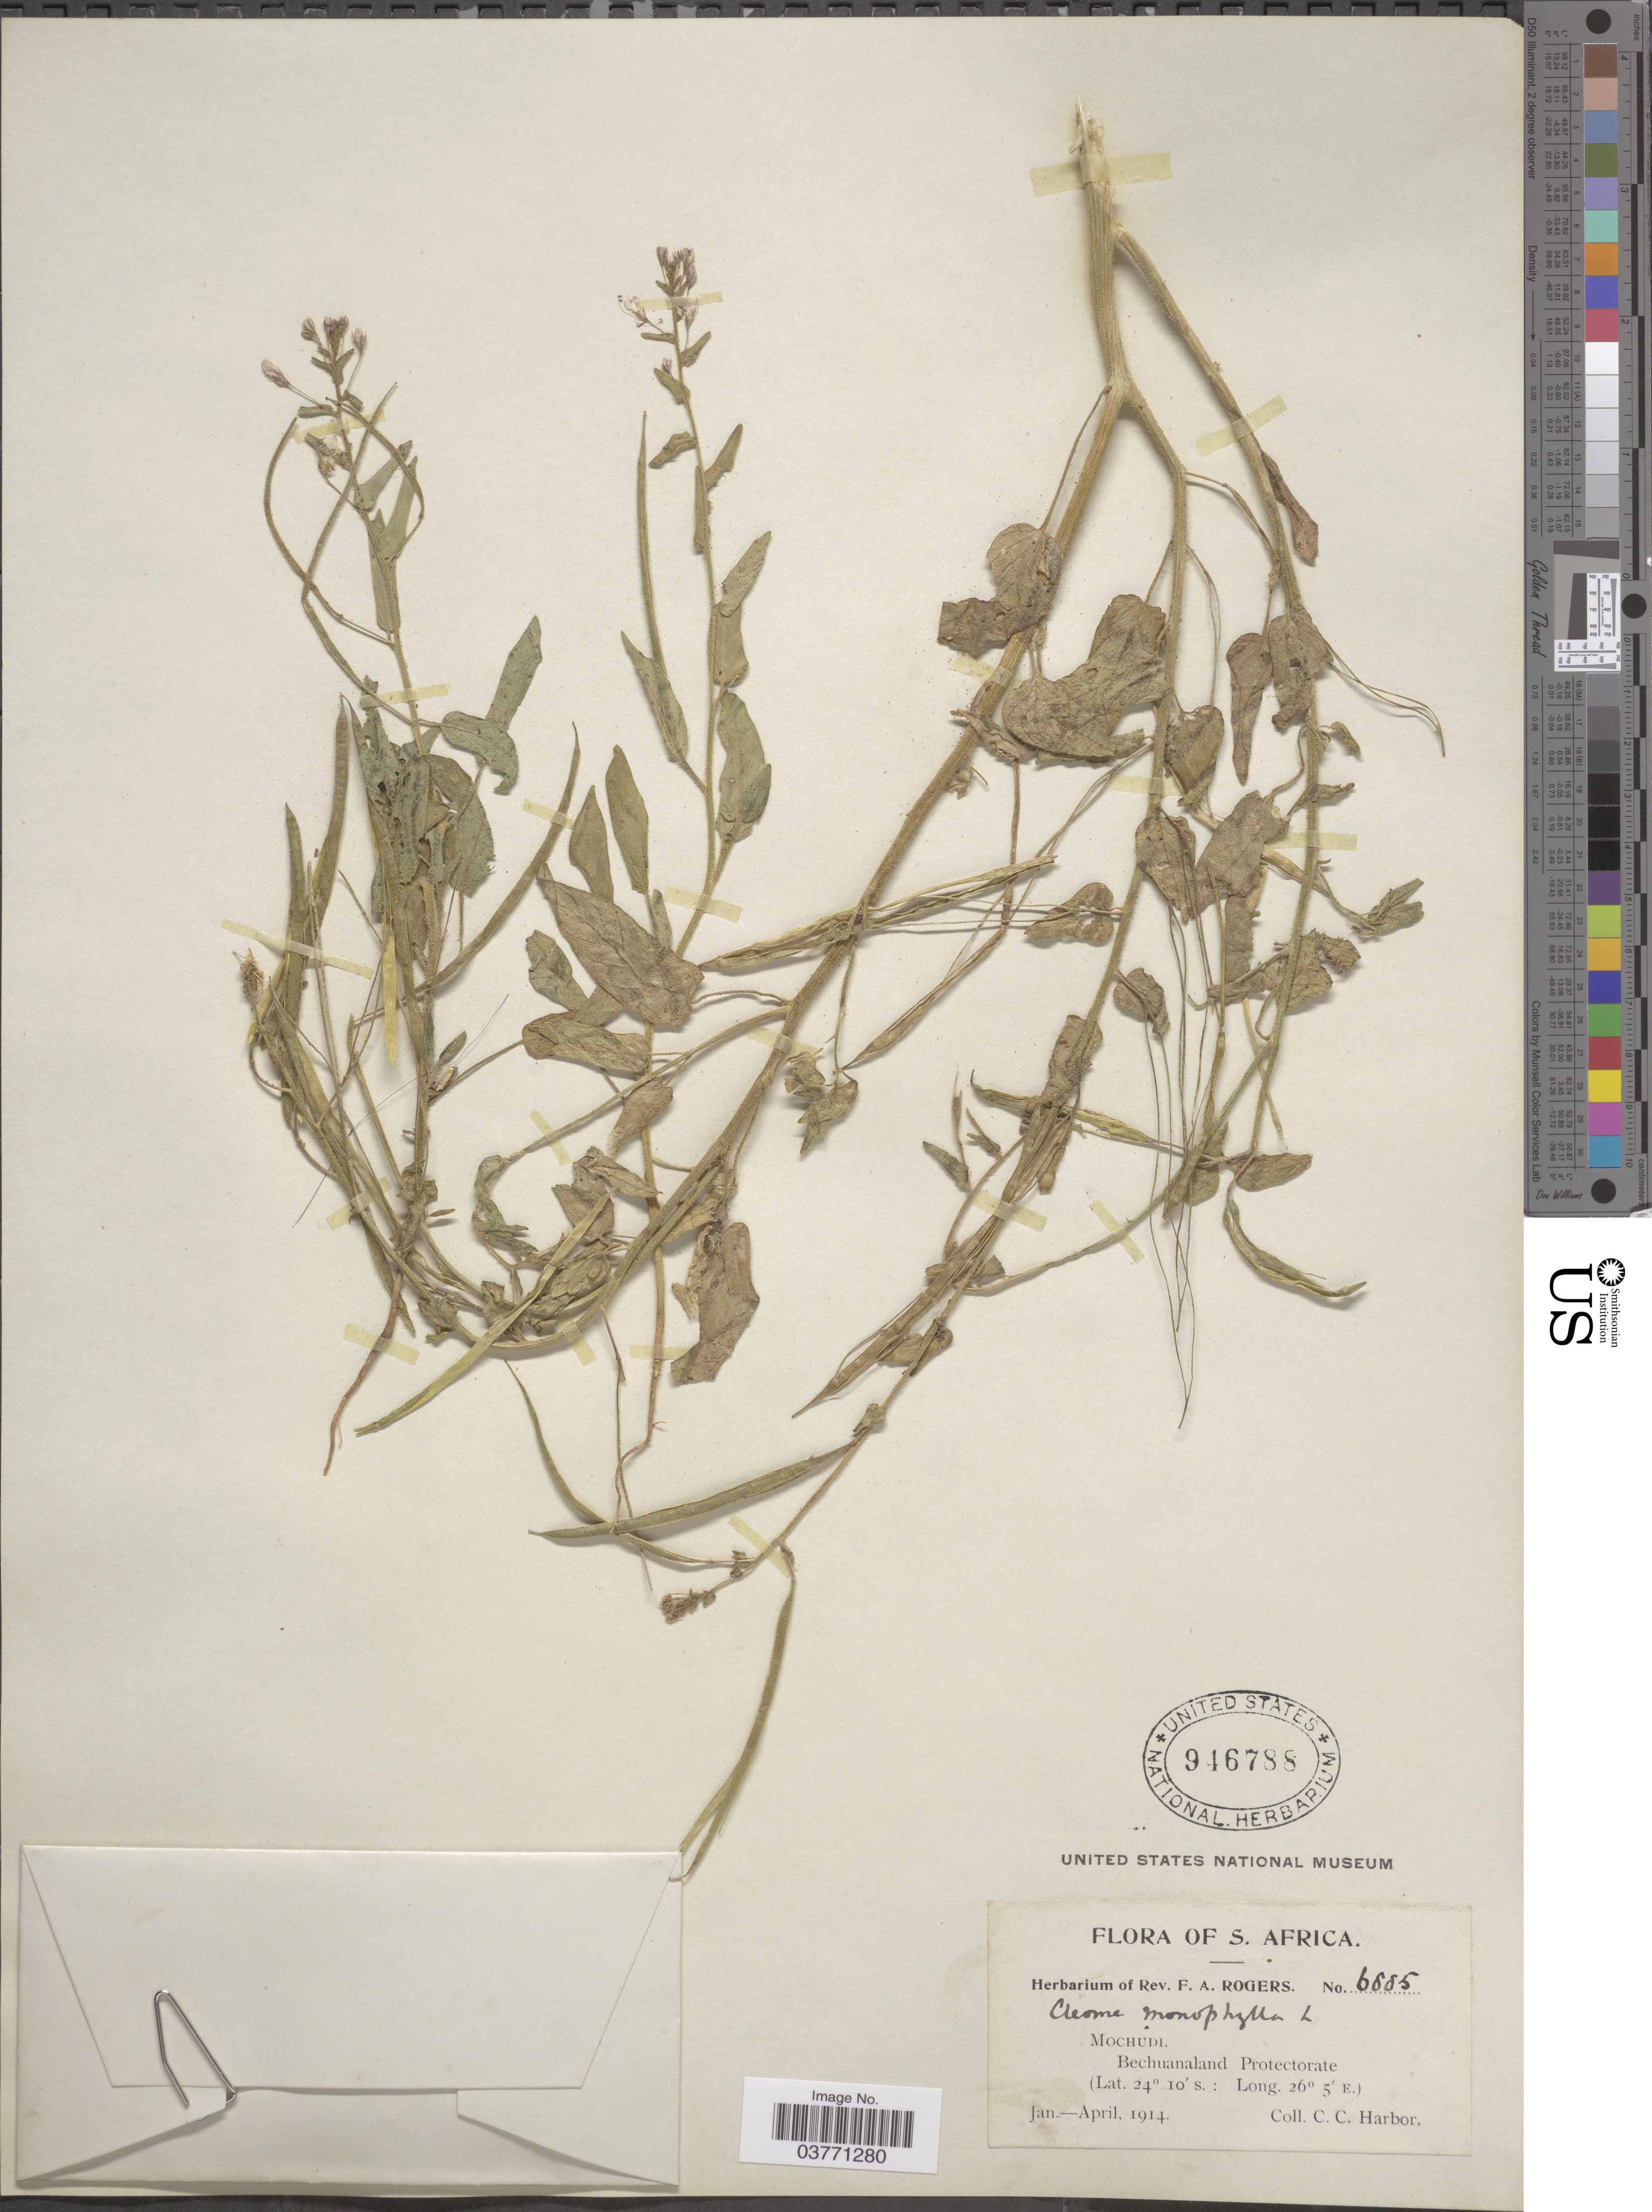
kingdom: Plantae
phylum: Tracheophyta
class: Magnoliopsida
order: Brassicales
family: Cleomaceae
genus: Sieruela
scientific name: Sieruela monophylla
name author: (L.) Roalson & J.C. Hall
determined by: Strong, M. T., (US), Smithsonian Institution - National Museum of Natural History (UNITED STATES)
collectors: C. Harbor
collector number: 6885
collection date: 1914-01/1914-04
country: Botswana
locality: S. Africa. Mochudi. Bechuanaland Protectorate.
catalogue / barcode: US 946788